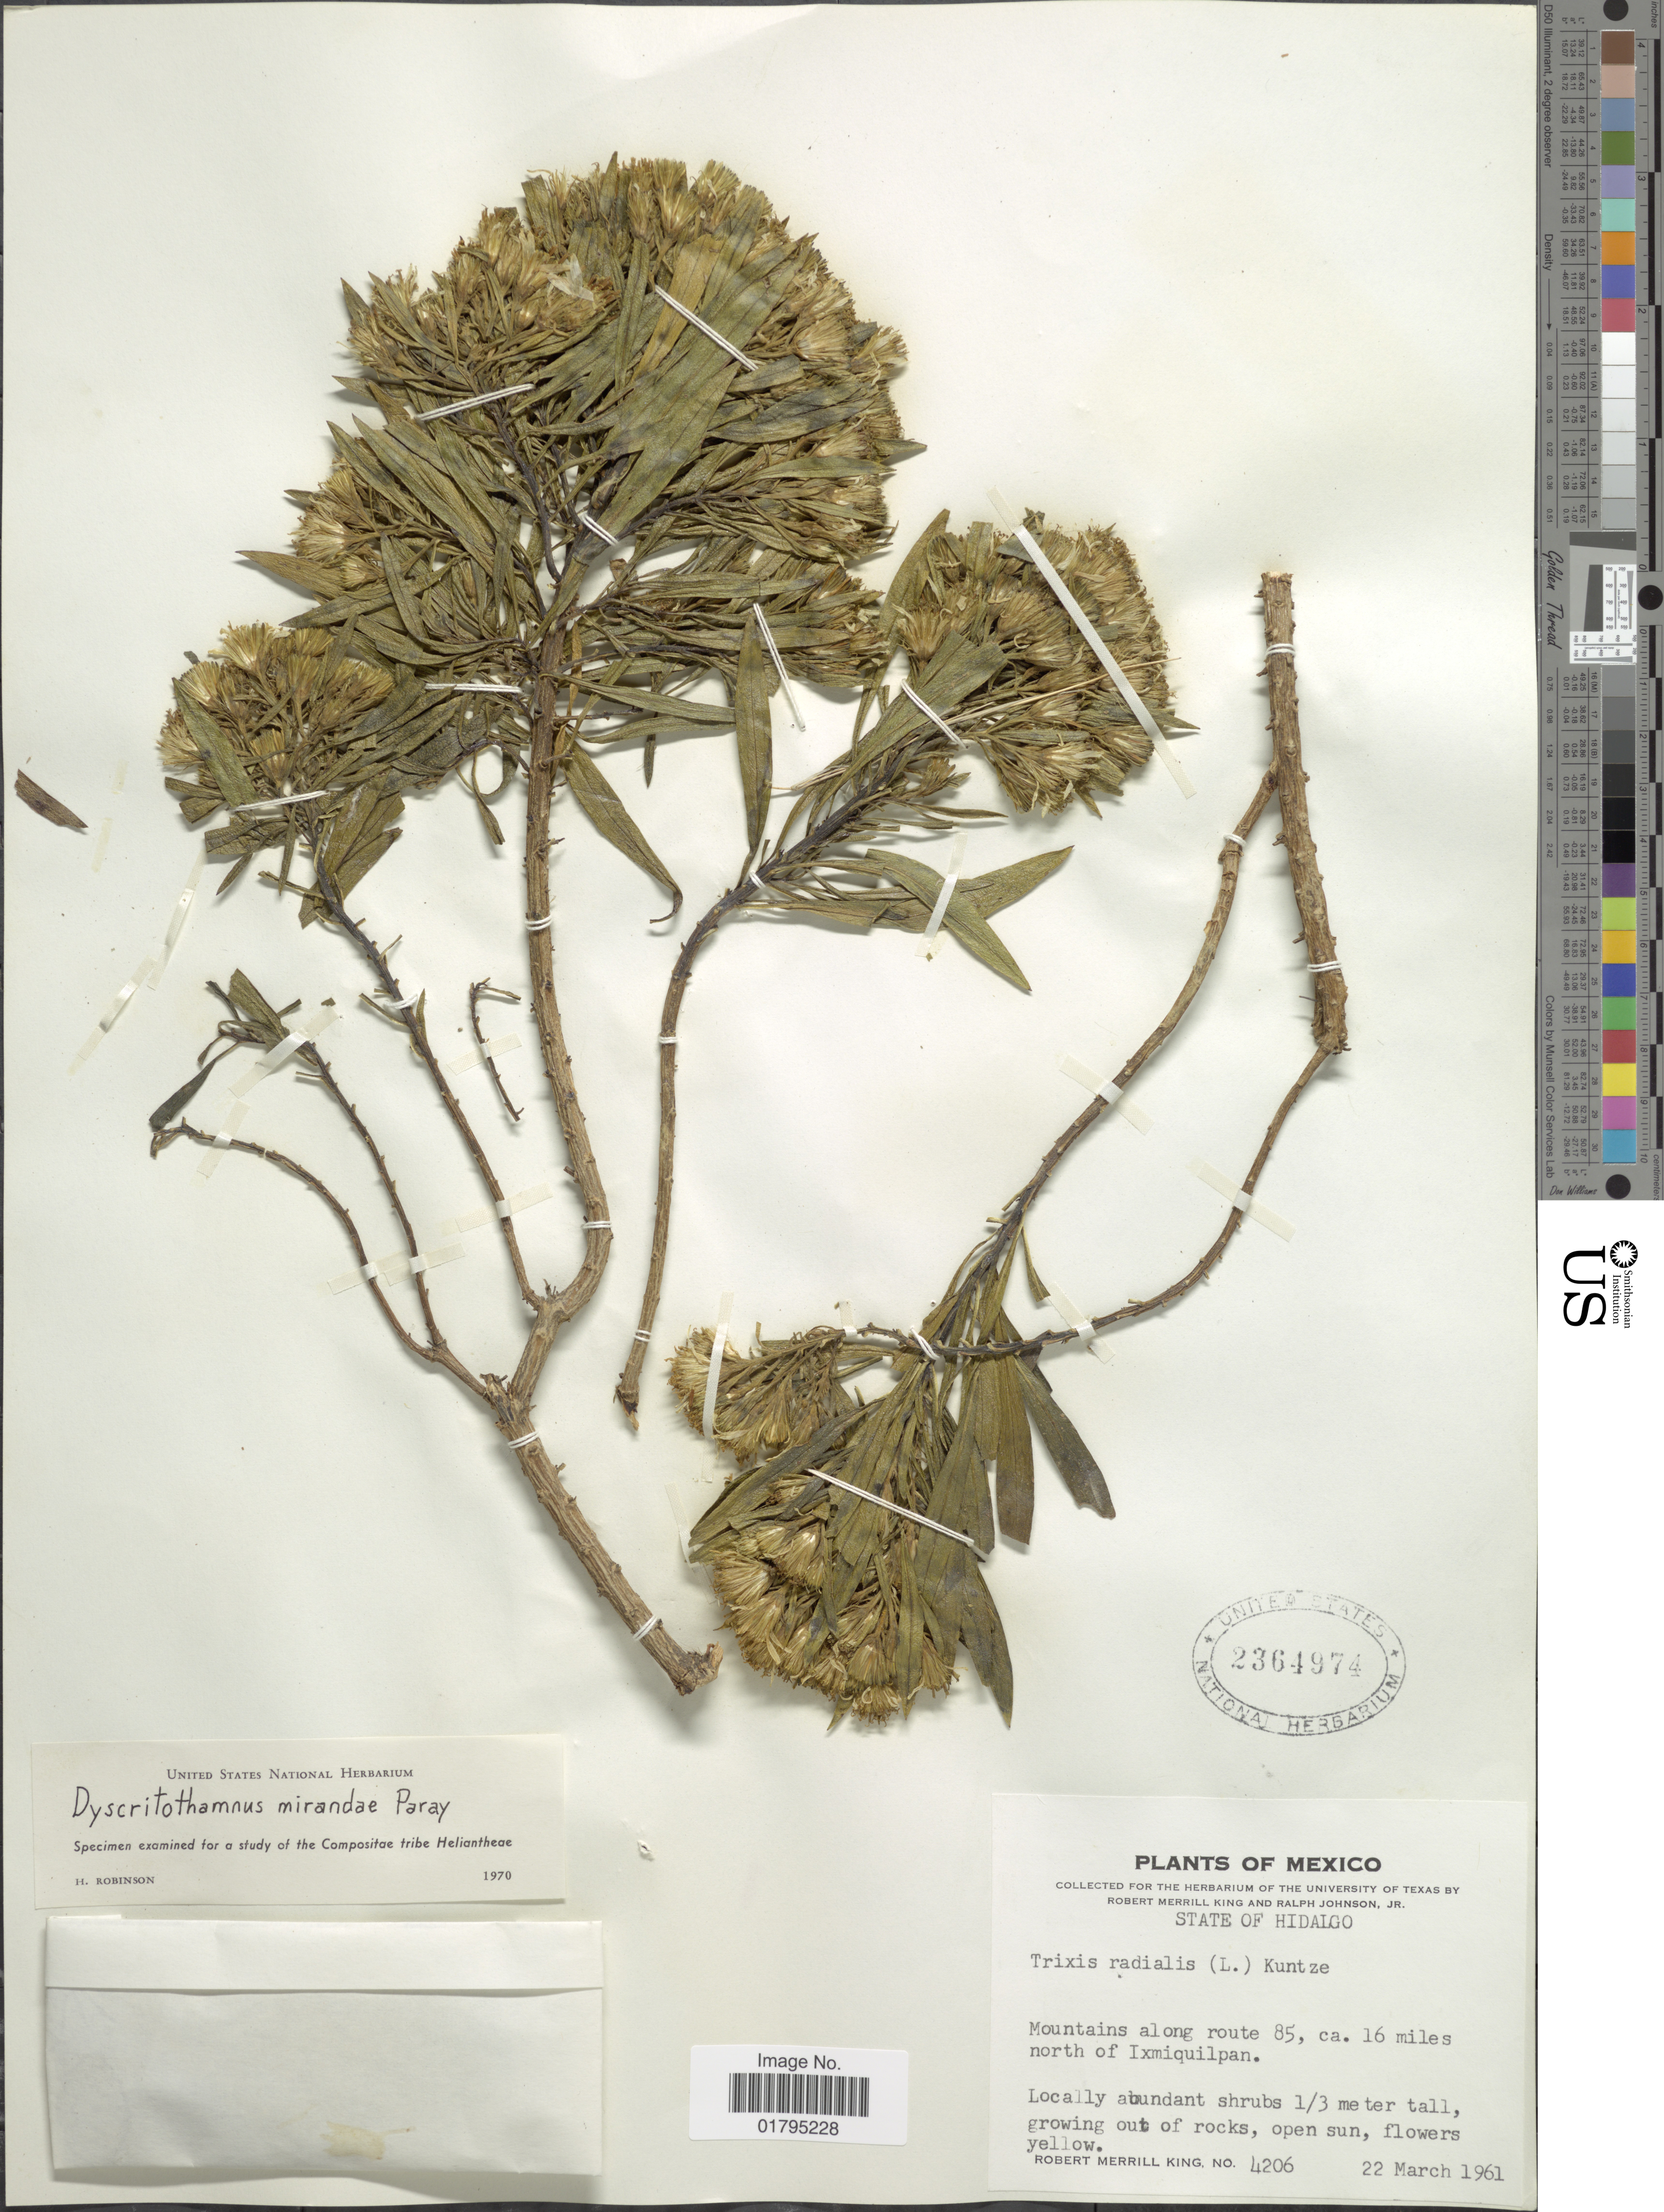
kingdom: Plantae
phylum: Tracheophyta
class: Magnoliopsida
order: Asterales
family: Asteraceae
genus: Dyscritothamnus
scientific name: Dyscritothamnus mirandae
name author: Paray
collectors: R. M. King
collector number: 4206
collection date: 1961-03-22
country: Mexico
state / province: Hidalgo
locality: State of Hidalgo, Mountains along route 85, ca. 16 miles north of Ixmiquilpan.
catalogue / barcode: US 2364974